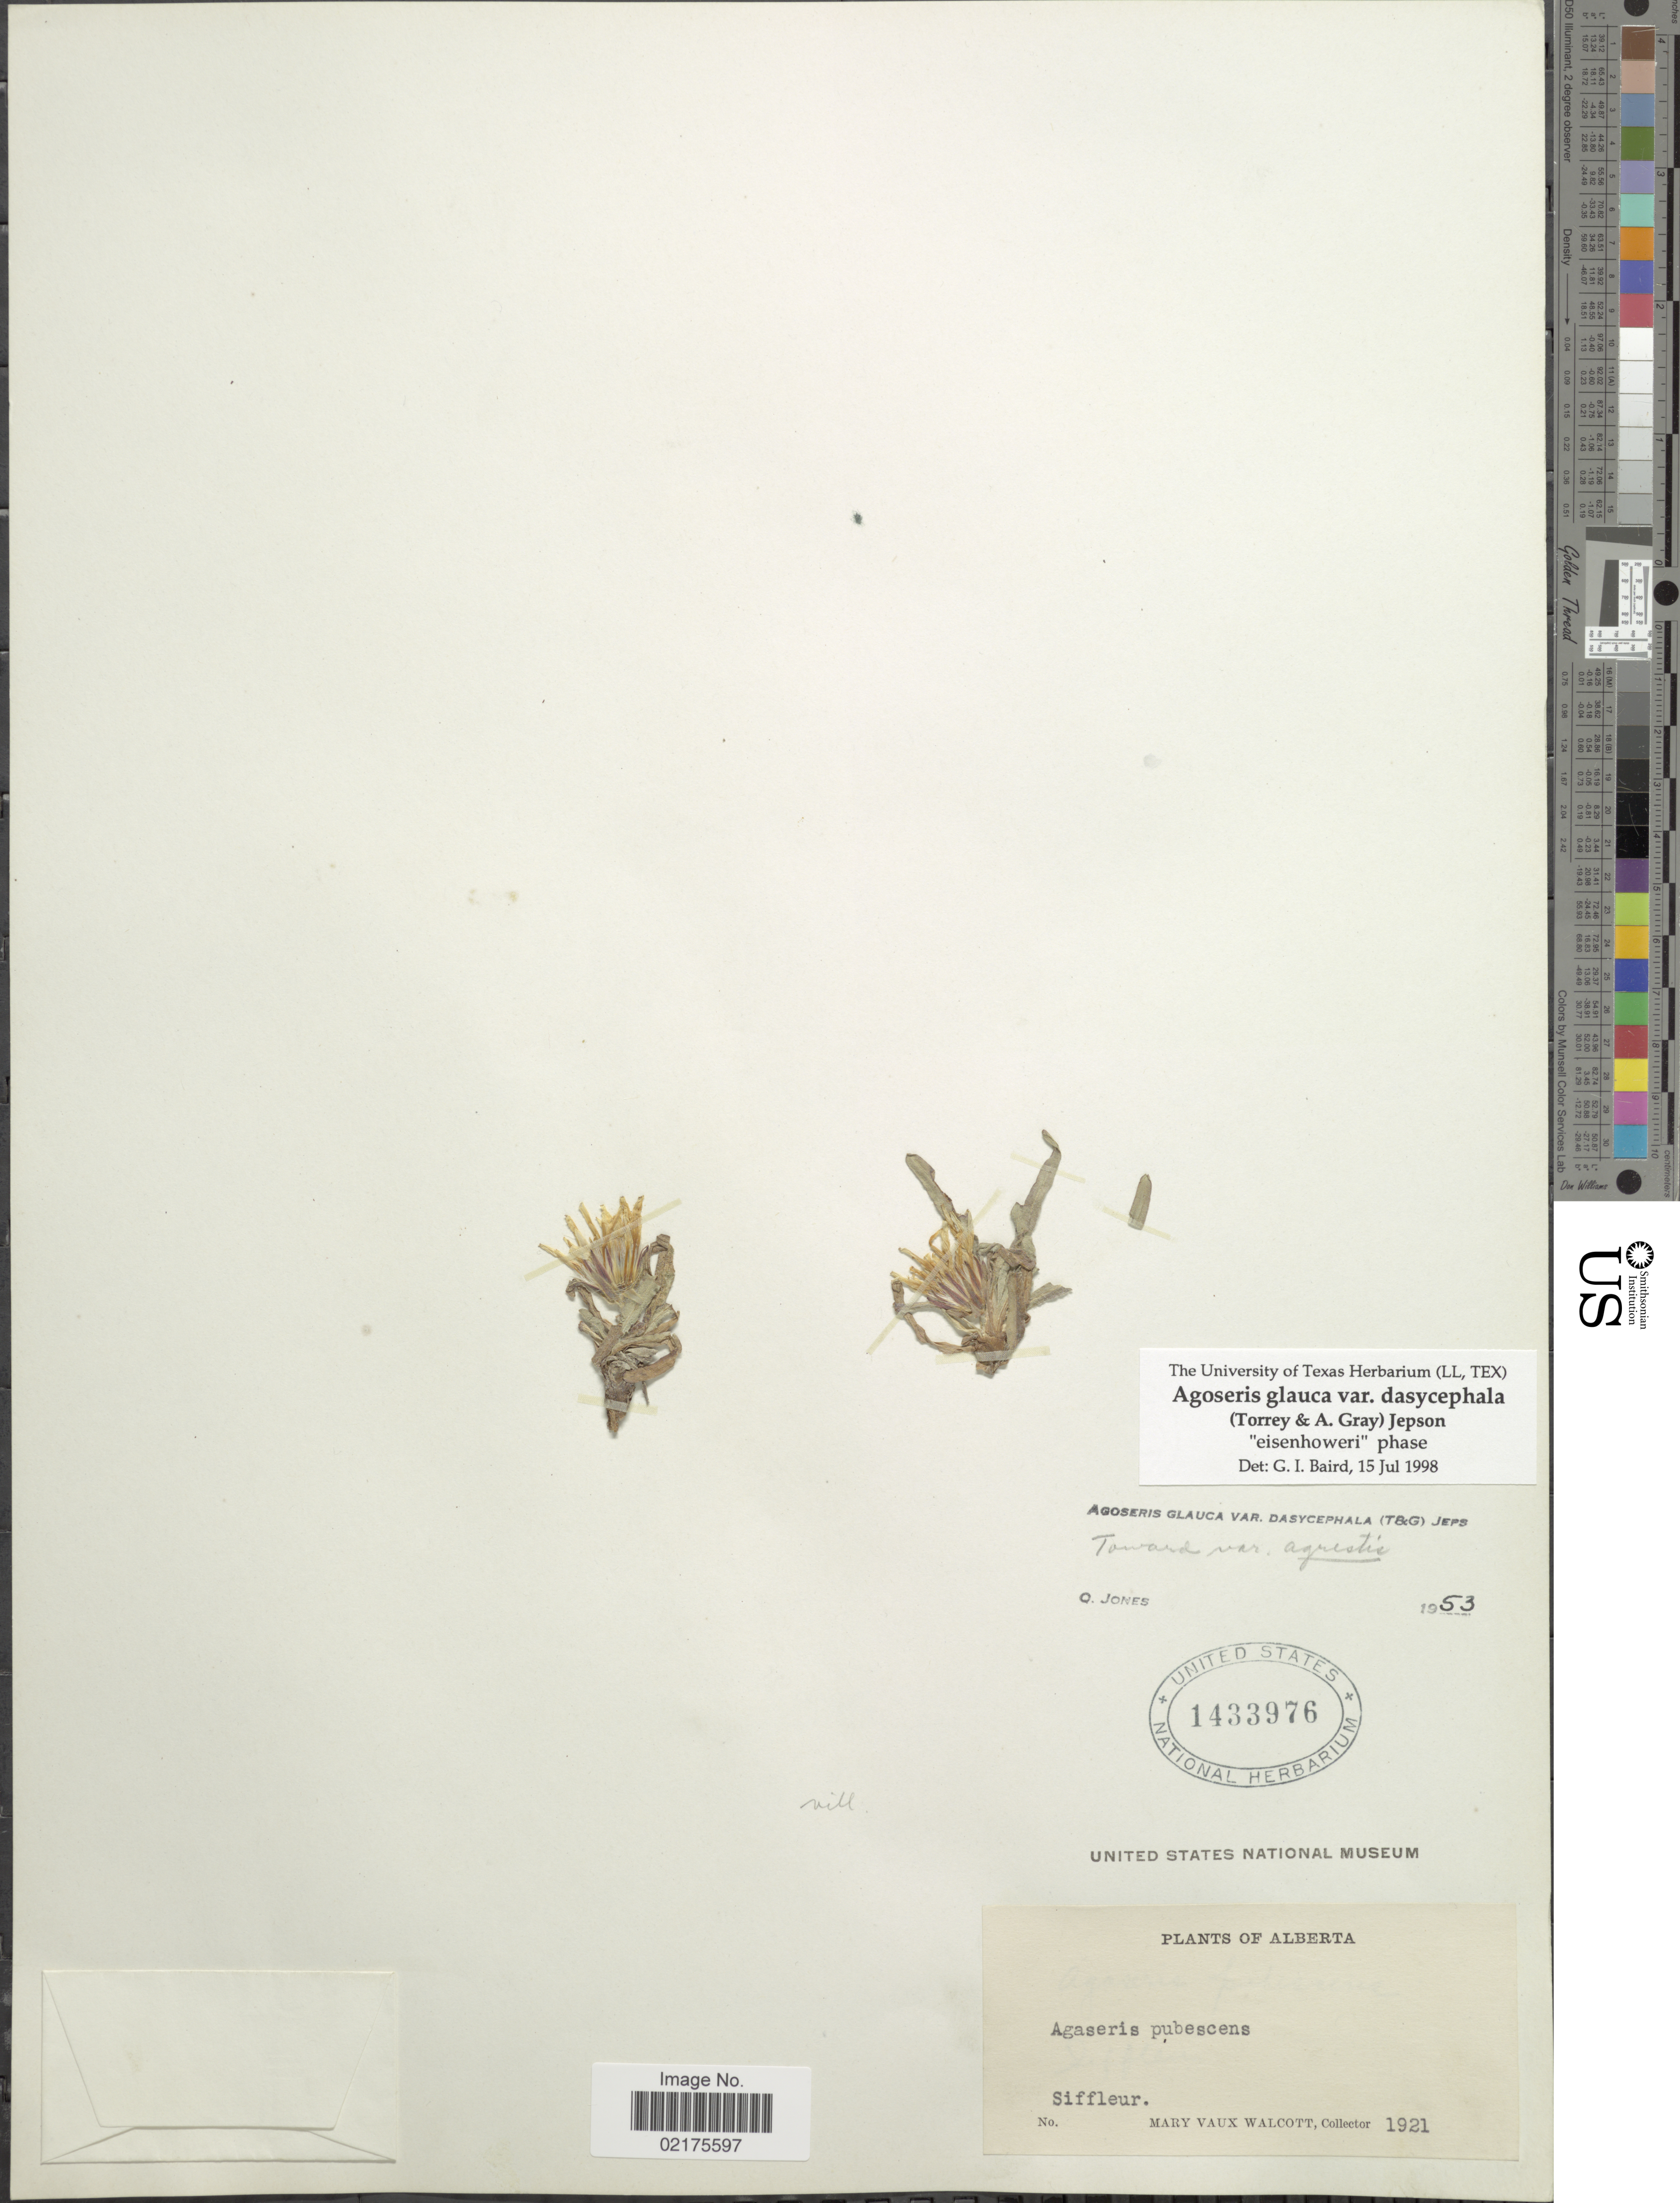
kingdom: Plantae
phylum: Tracheophyta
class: Magnoliopsida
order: Asterales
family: Asteraceae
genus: Agoseris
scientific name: Agoseris glauca var. dasycephala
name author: (Torr. & A. Gray) Jeps.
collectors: M. Walcott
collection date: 1921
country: Canada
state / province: Alberta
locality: Siffleur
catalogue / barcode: US 1433976